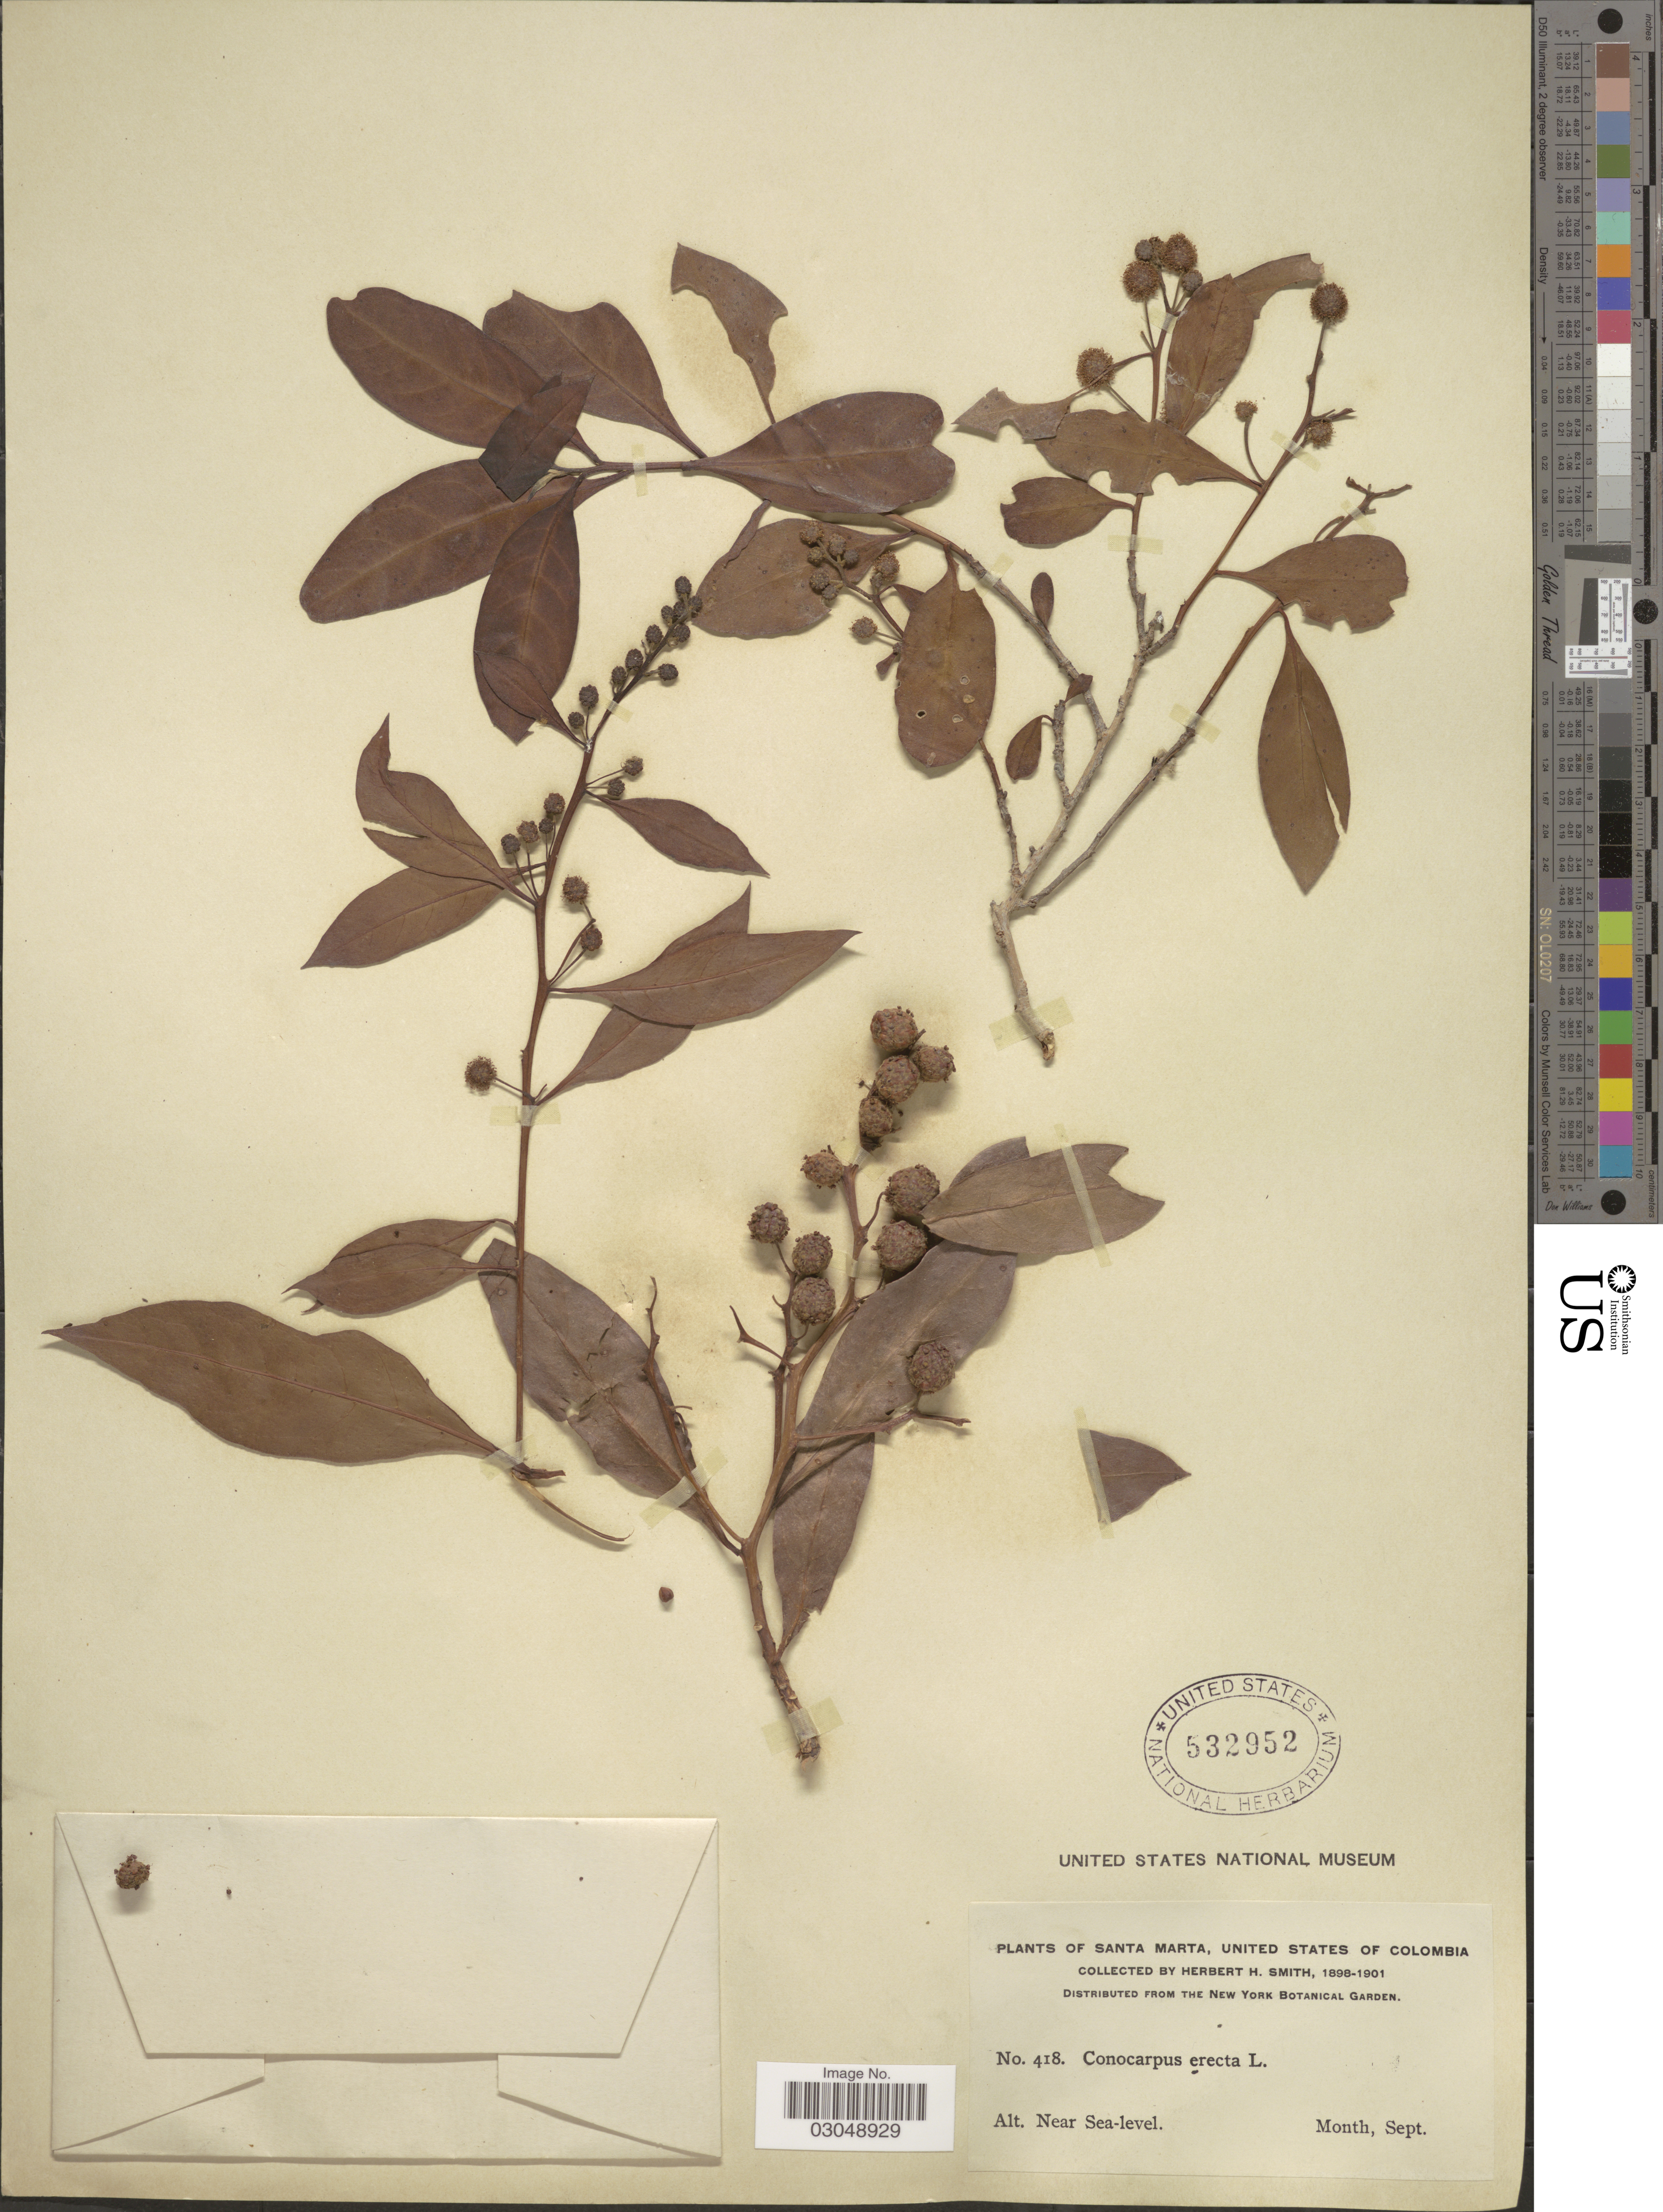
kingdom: Plantae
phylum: Tracheophyta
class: Magnoliopsida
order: Myrtales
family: Combretaceae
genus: Conocarpus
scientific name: Conocarpus erectus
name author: L.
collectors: Herbert H. Smith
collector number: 418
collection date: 1898-09/1901-09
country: Colombia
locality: Santa Marta, United States of Colombia.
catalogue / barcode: US 532952